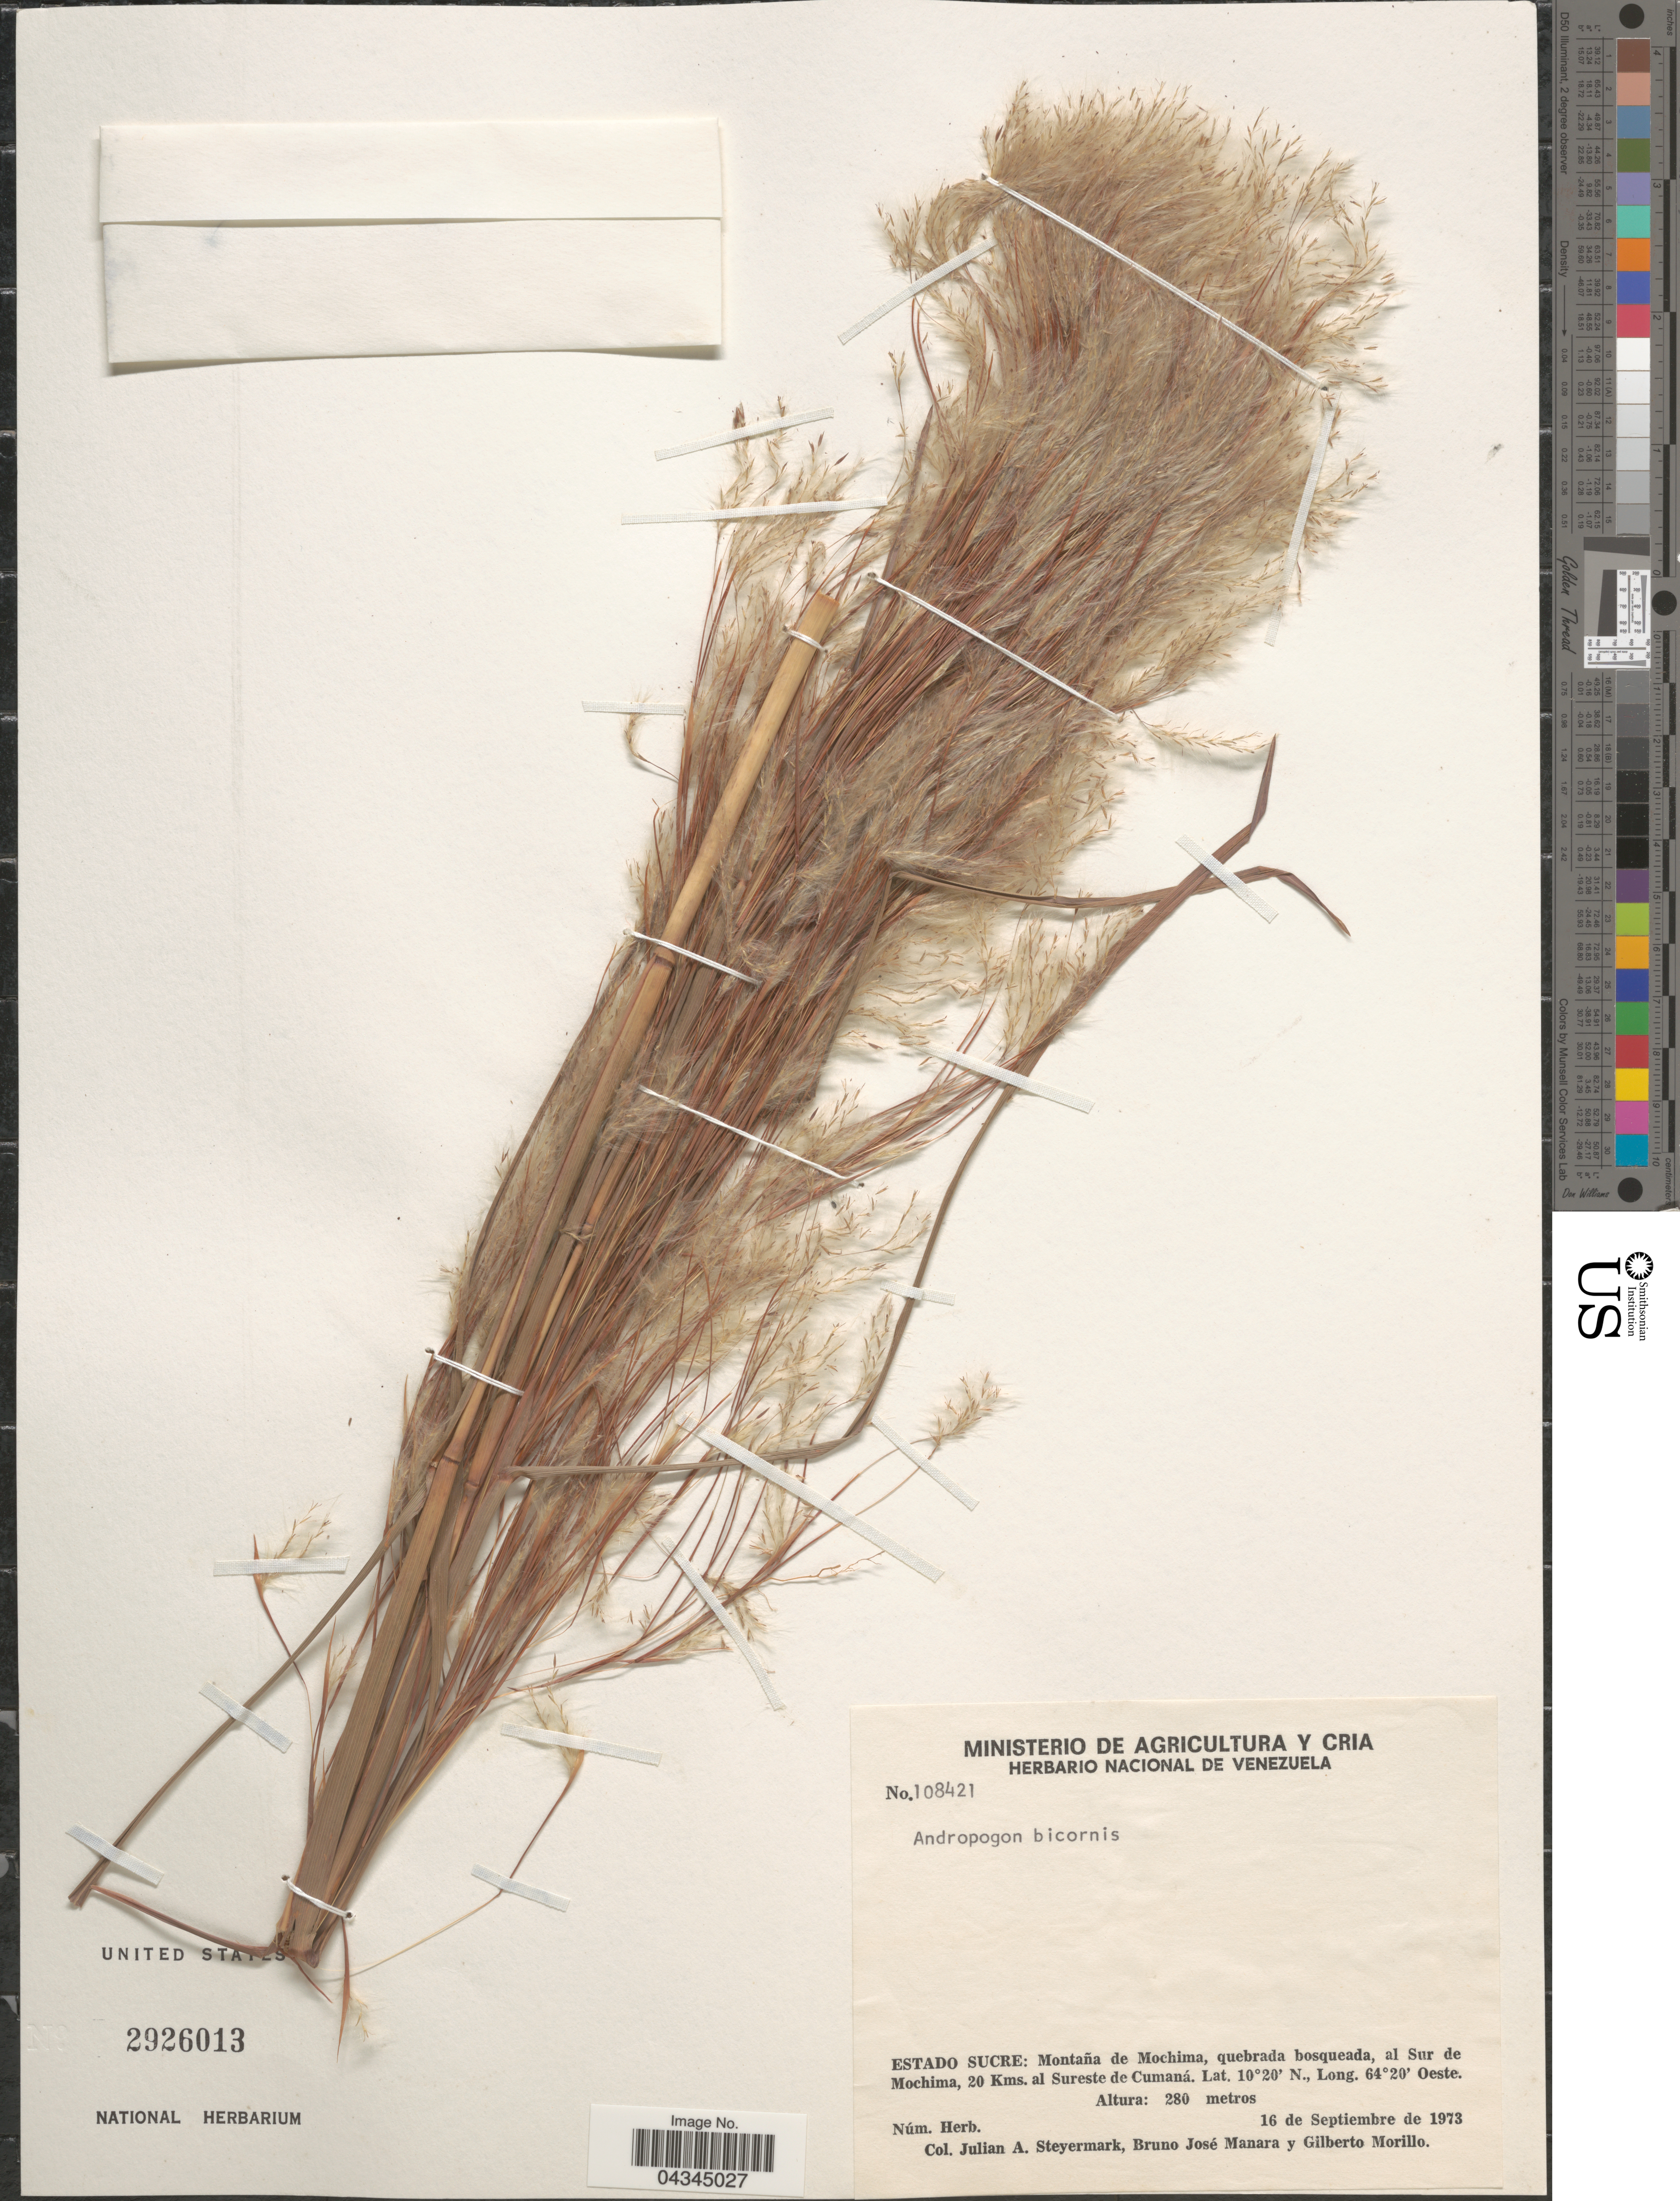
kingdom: Plantae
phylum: Tracheophyta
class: Liliopsida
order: Poales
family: Poaceae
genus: Andropogon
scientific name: Andropogon bicornis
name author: L.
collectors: J. Steyermark, B. Manara & G. N. Morillo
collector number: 108421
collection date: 1973-09-16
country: Venezuela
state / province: Sucre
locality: Montaña de Mochima, quebrada bosqueada, al Sur de Mochima, 20 Kms. al Sureste de Cumaná.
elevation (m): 280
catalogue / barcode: US 2926013